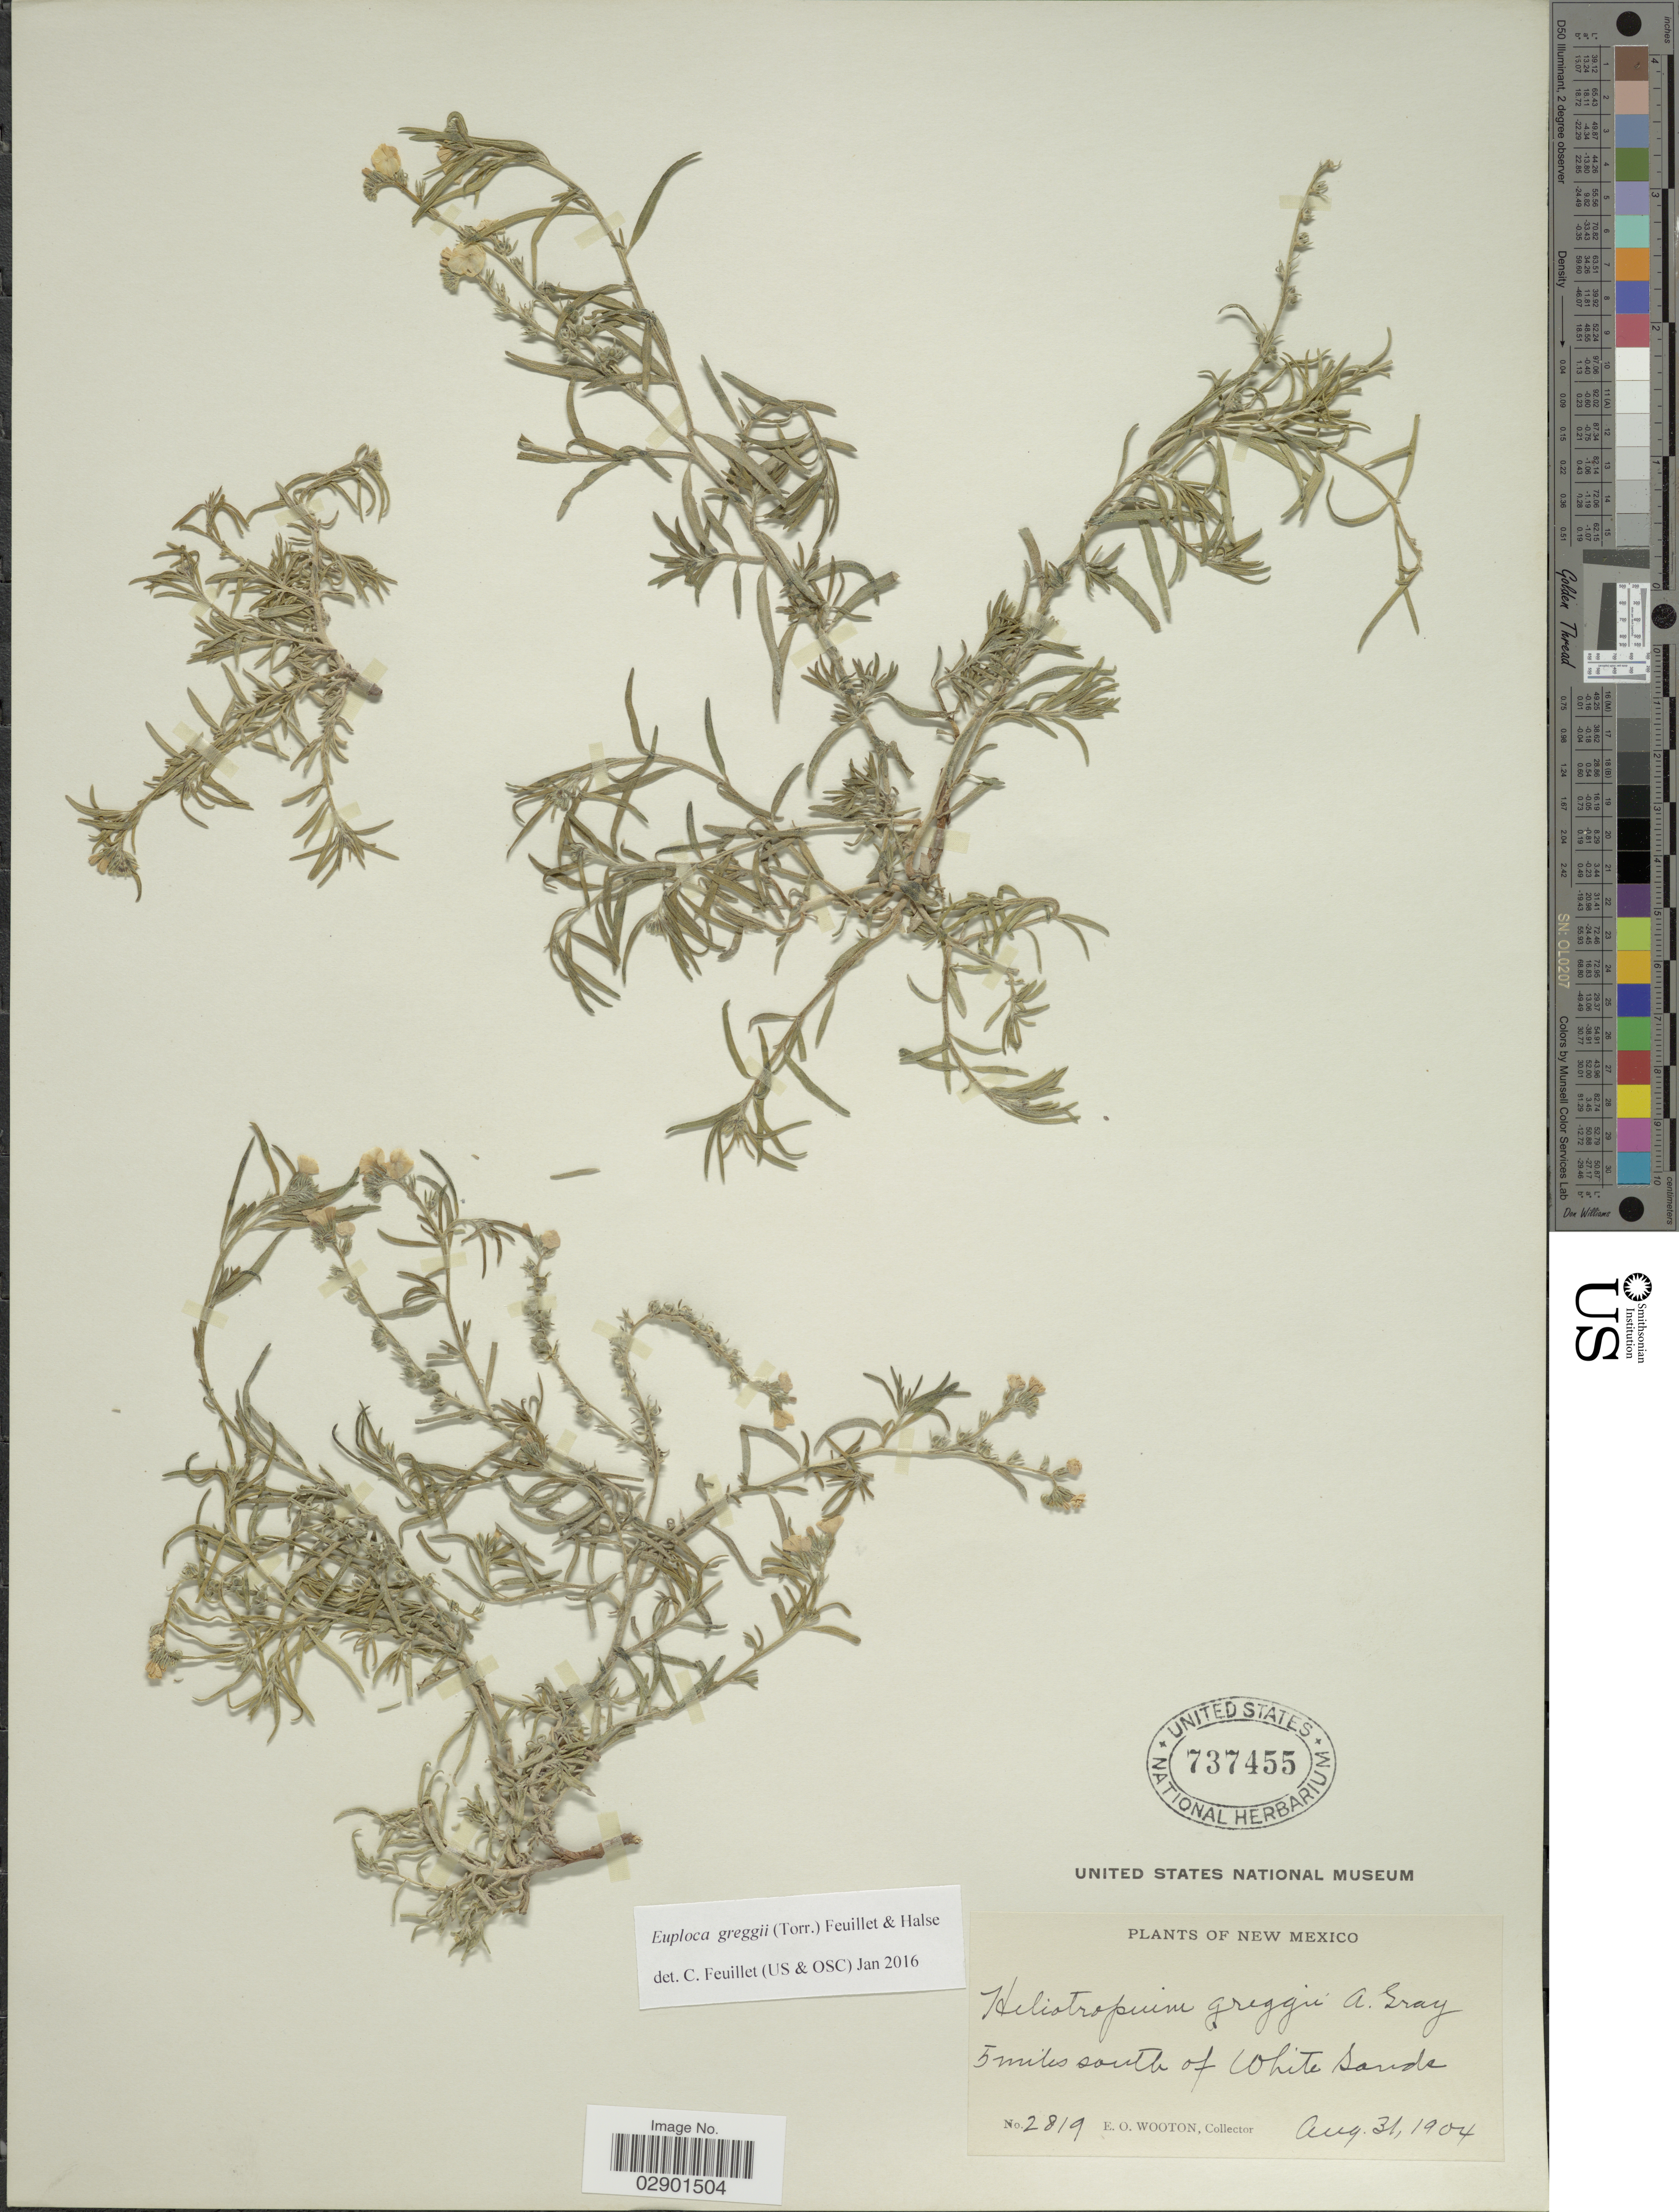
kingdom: Plantae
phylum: Tracheophyta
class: Magnoliopsida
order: Boraginales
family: Heliotropiaceae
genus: Euploca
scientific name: Euploca greggii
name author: (Torr.) Feuillet & Halse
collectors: E. O. Wooton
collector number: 2819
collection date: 1904-08-31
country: United States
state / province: New Mexico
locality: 5 miles south of White Sands.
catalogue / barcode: US 737455